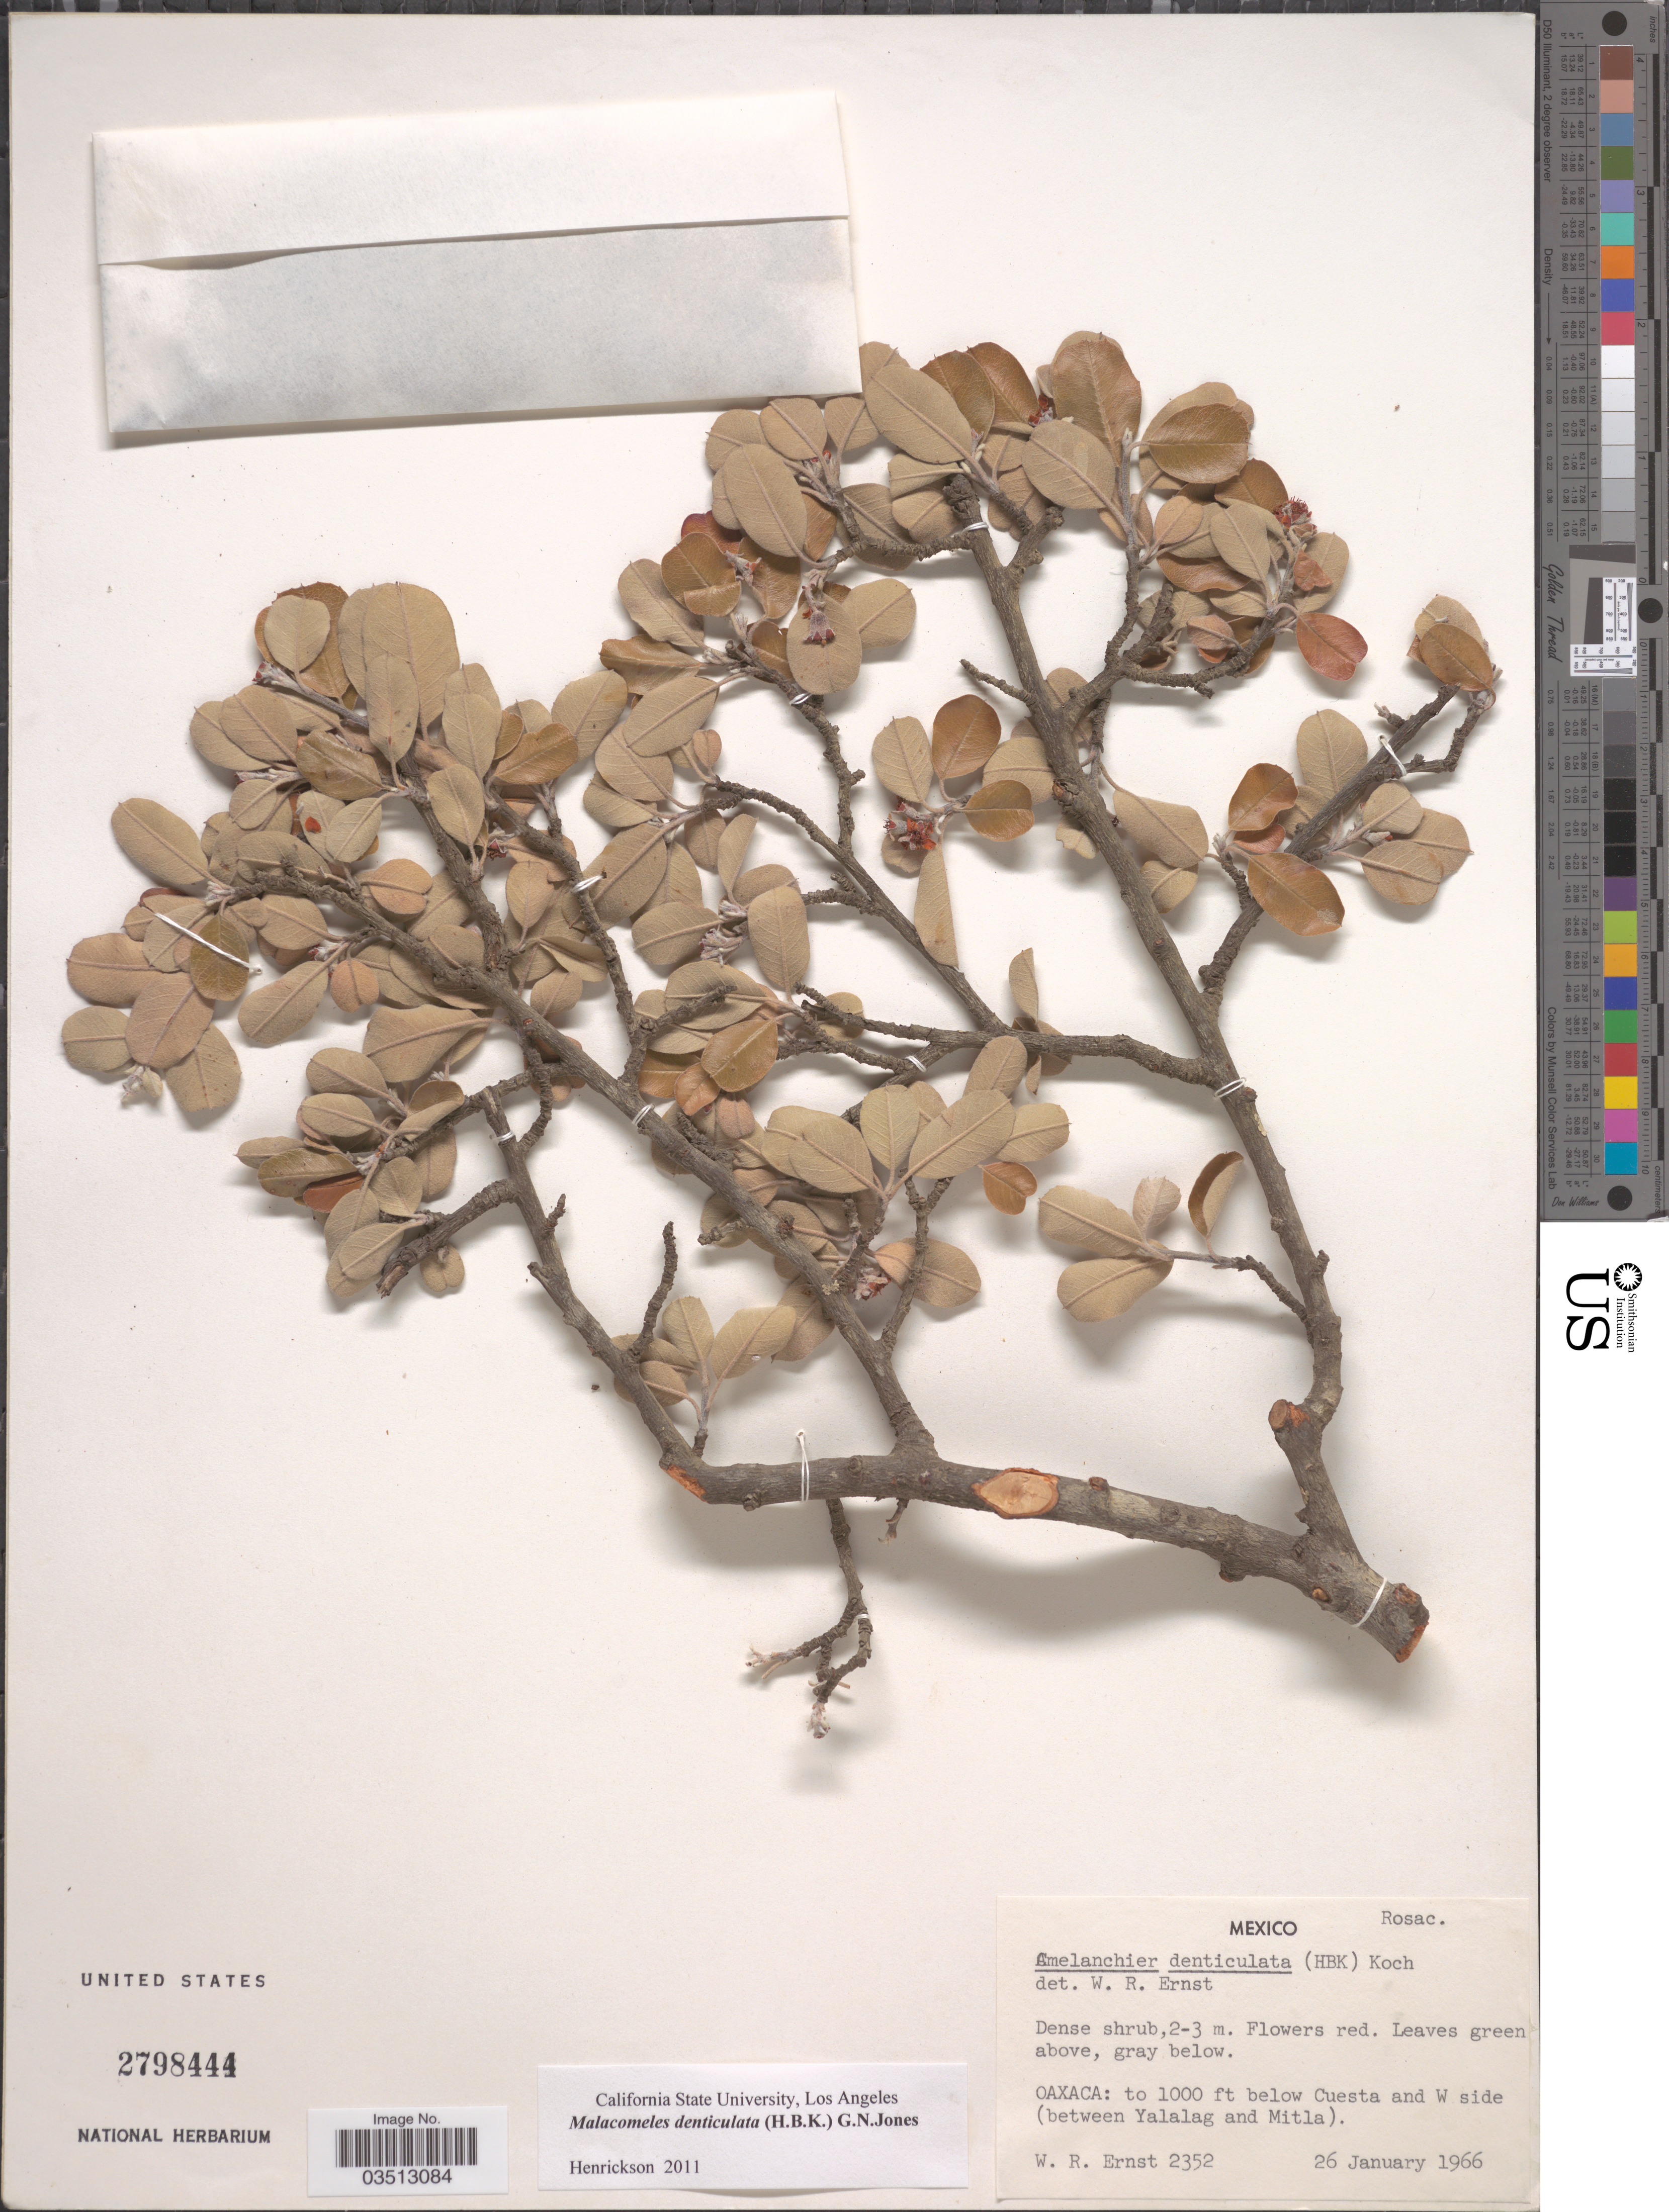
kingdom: Plantae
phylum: Tracheophyta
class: Magnoliopsida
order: Rosales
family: Rosaceae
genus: Malacomeles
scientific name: Malacomeles denticulata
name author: (Kunth) G.N. Jones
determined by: Henrickson, James, (CSLA), California State University at Los Angeles (UNITED STATES)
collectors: W. R. Ernst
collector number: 2352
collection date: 1966-01-26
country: Mexico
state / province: Oaxaca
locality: Below Cuesta and W side (between Yalalag and Mitla).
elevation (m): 305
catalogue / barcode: US 2798444